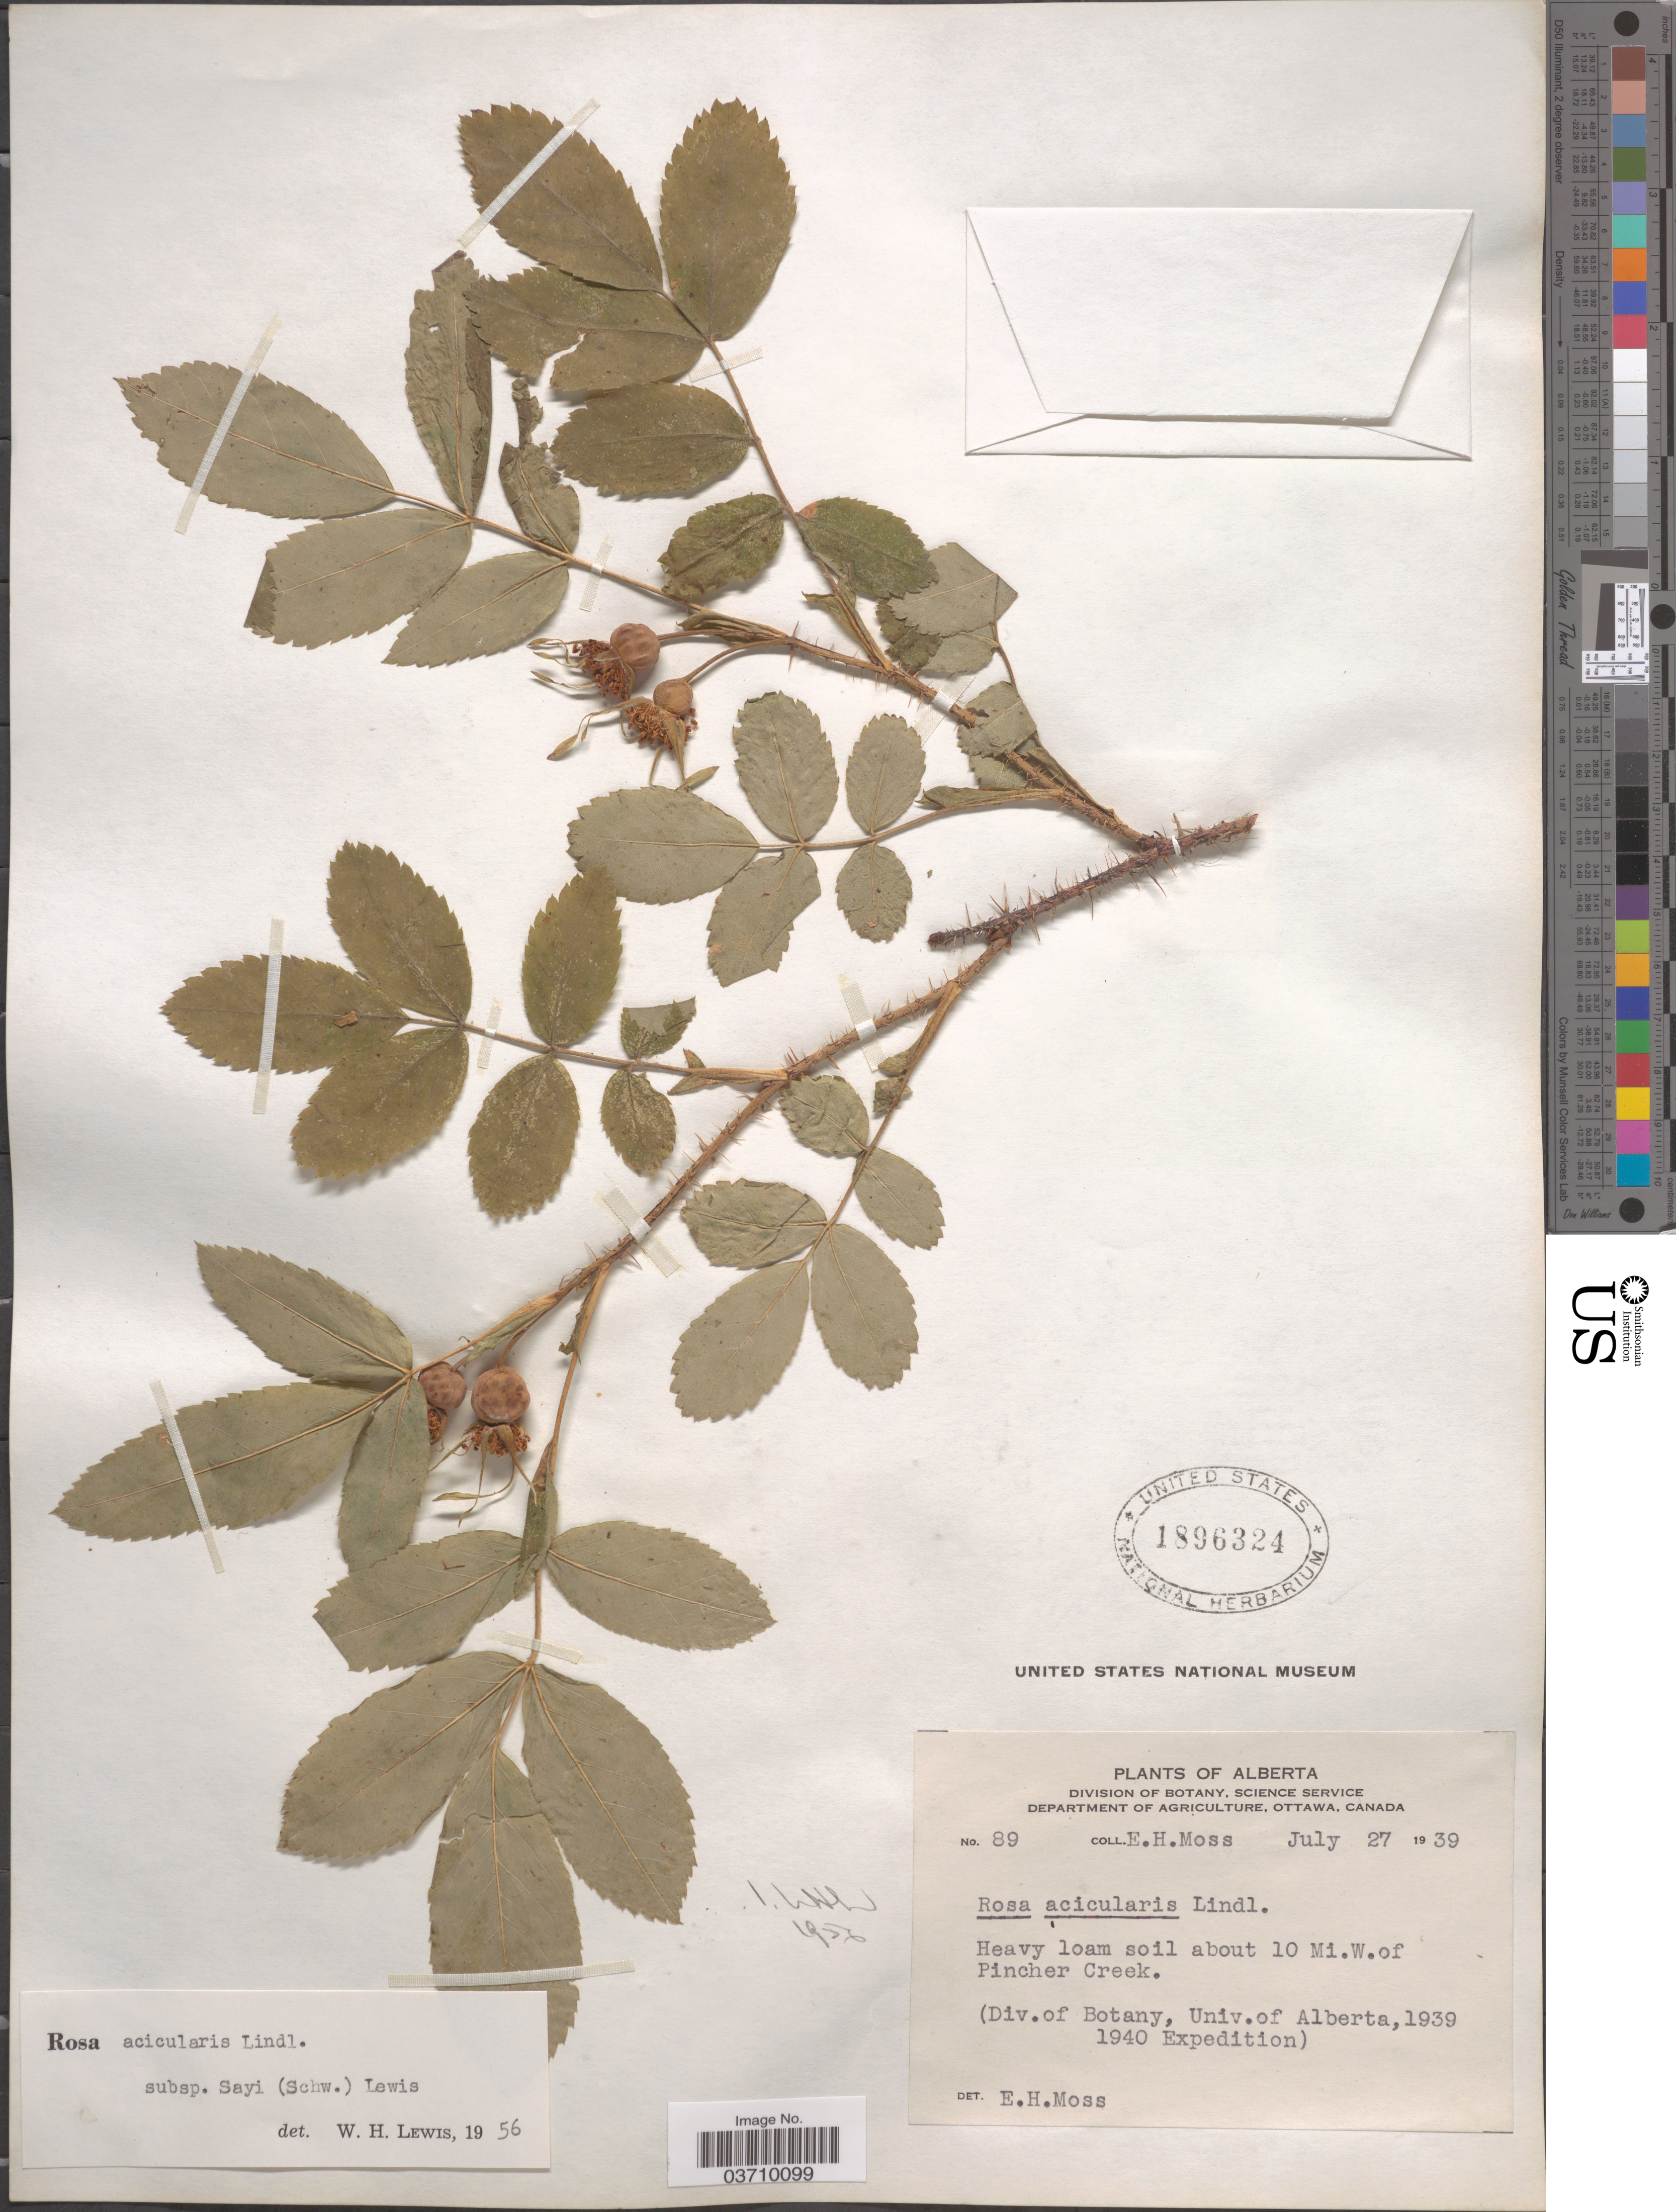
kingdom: Plantae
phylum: Tracheophyta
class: Magnoliopsida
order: Rosales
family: Rosaceae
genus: Rosa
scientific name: Rosa acicularis var. sayi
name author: (Schwein.) Rehder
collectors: E. Moss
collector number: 89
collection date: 1939-07-27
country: Canada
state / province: Alberta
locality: About 10 Mi. W. of Pincher Creek.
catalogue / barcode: US 1896324